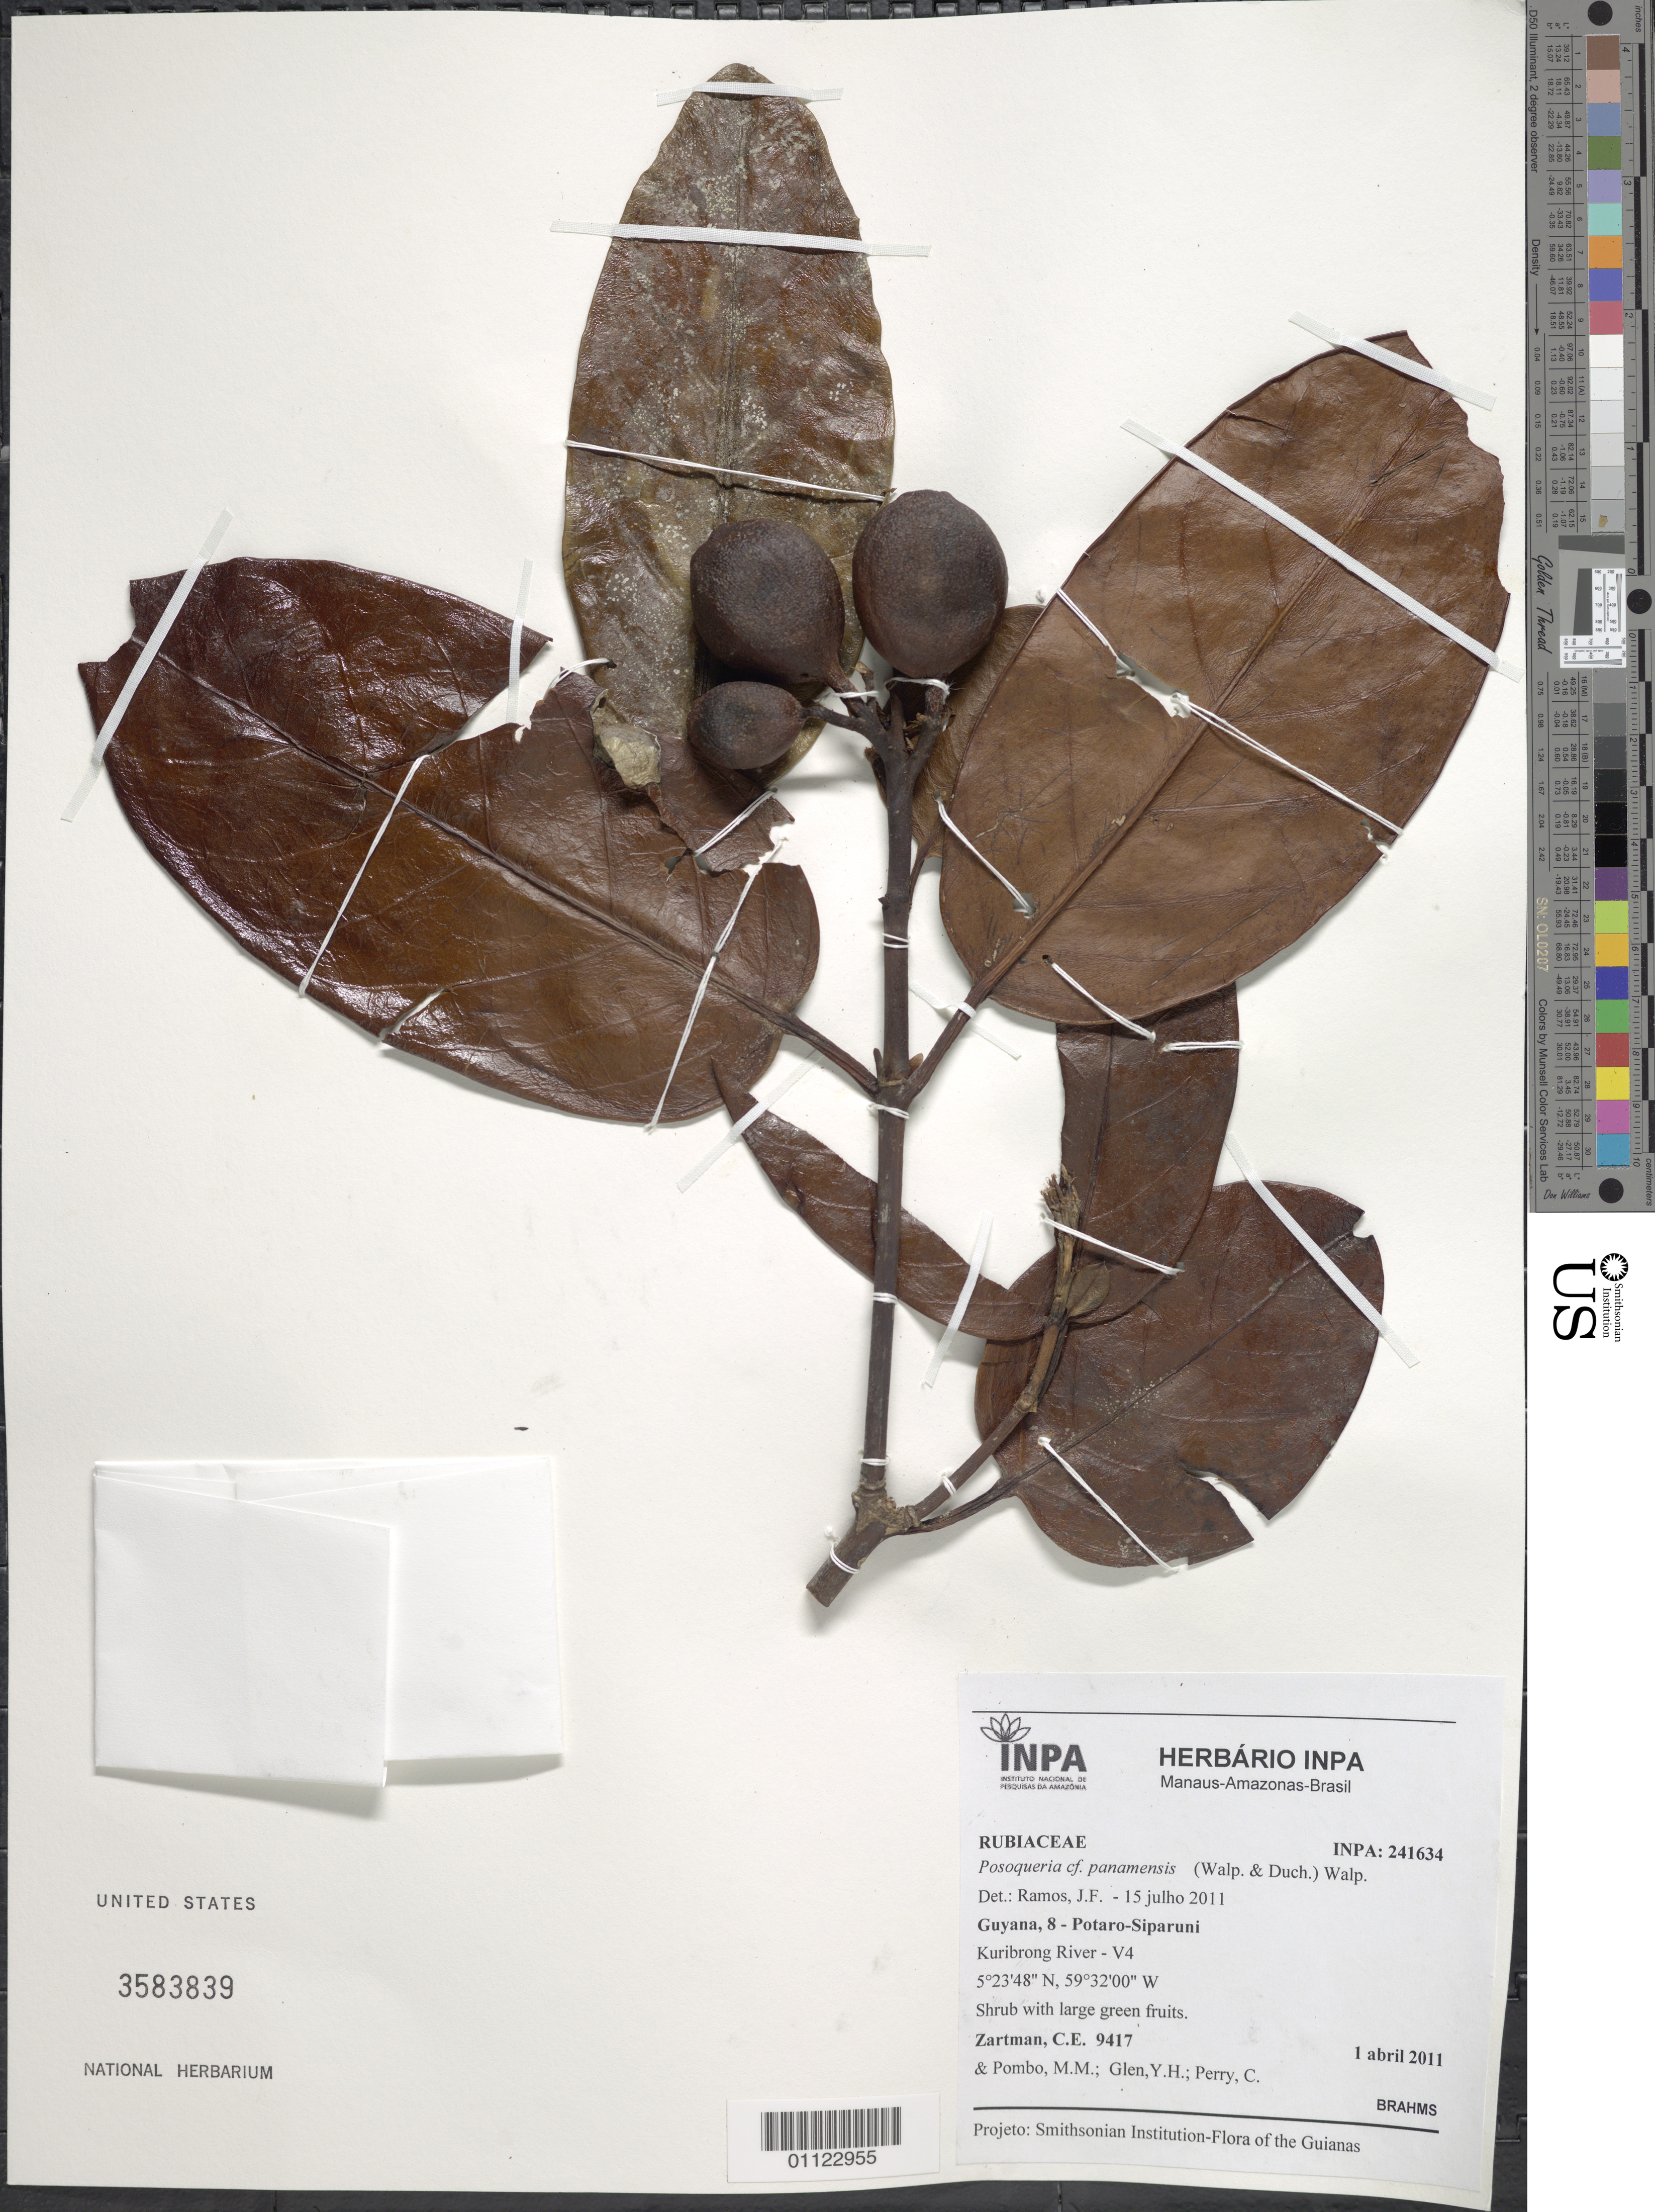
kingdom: Plantae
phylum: Tracheophyta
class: Magnoliopsida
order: Gentianales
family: Rubiaceae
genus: Posoqueria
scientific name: Posoqueria panamensis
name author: (Walp. & Duchass.) Walp.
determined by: Ramos, J. F.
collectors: C. Zartman, M. Pombo, Y. Glen & C. Perry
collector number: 9417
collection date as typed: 1-Apr-11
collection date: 1911-04-01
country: Guyana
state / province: Potaro-Siparuni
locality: Kuribrong River - V4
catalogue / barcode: US 3583839